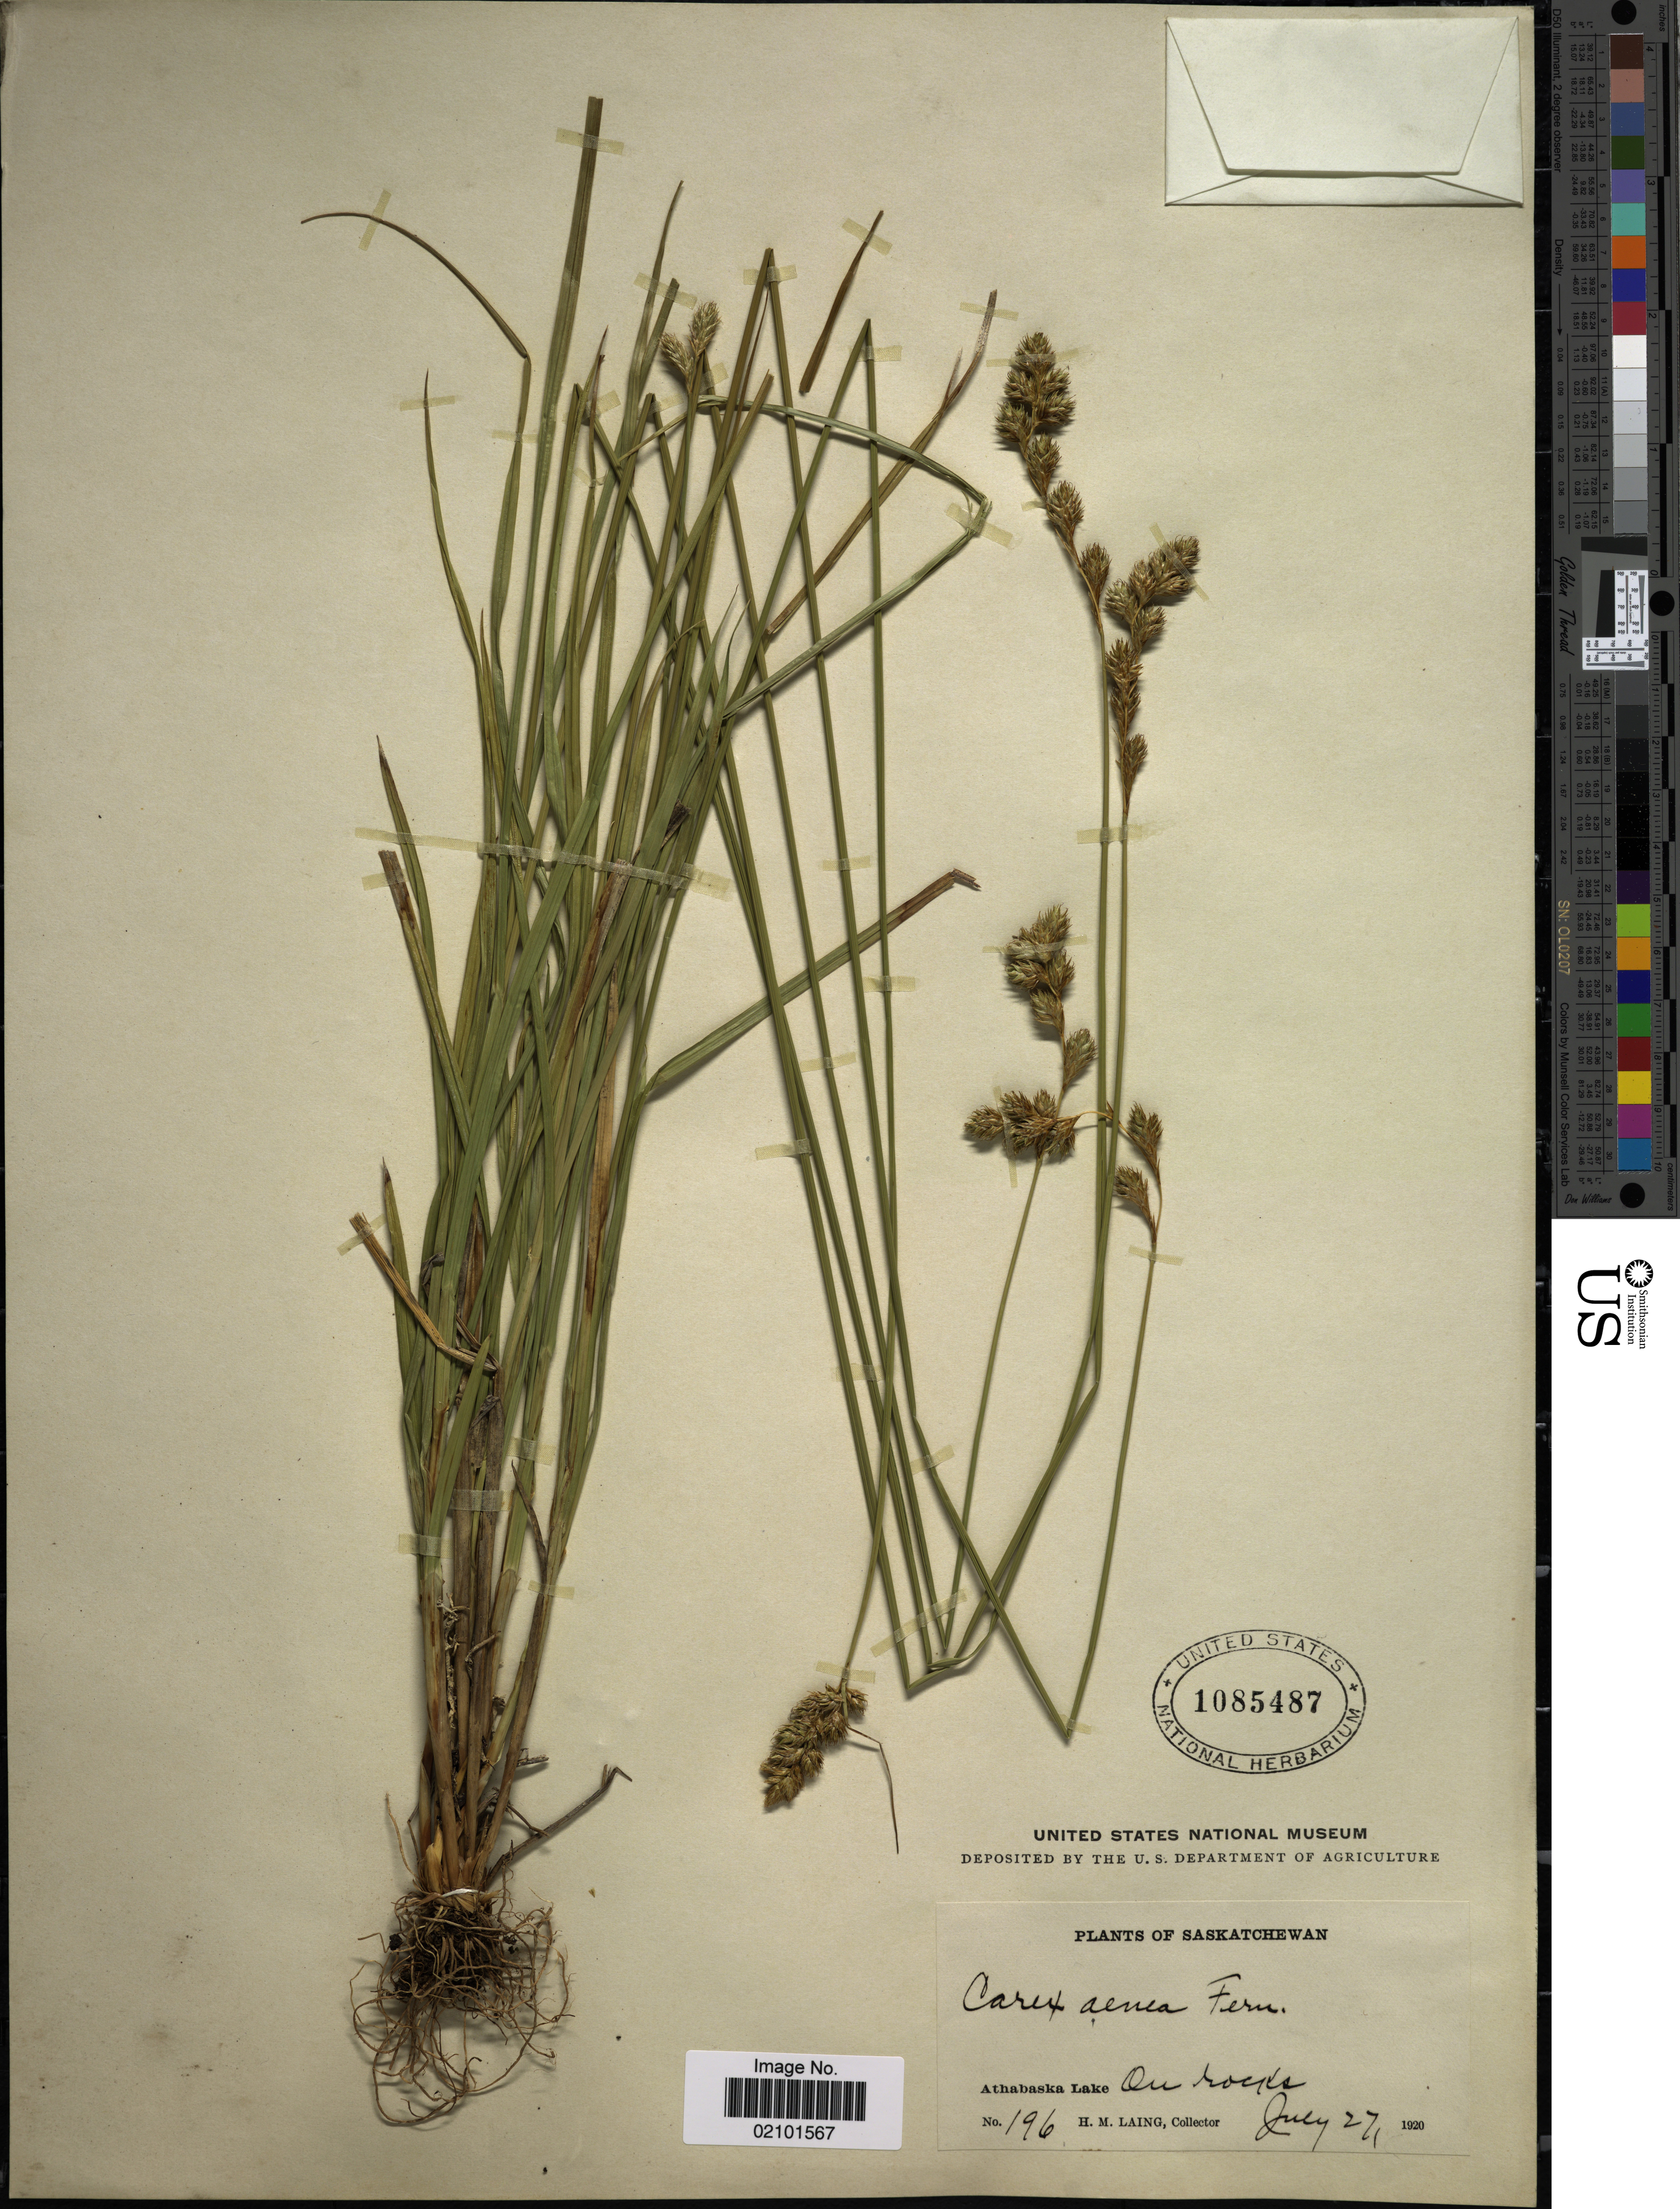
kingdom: Plantae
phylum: Tracheophyta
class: Liliopsida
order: Poales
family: Cyperaceae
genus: Carex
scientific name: Carex foenea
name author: Willd.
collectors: H. Laing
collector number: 196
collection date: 1920-07-27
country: Canada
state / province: Saskatchewan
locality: Athabaska Lake, On rocks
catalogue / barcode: US 1085487